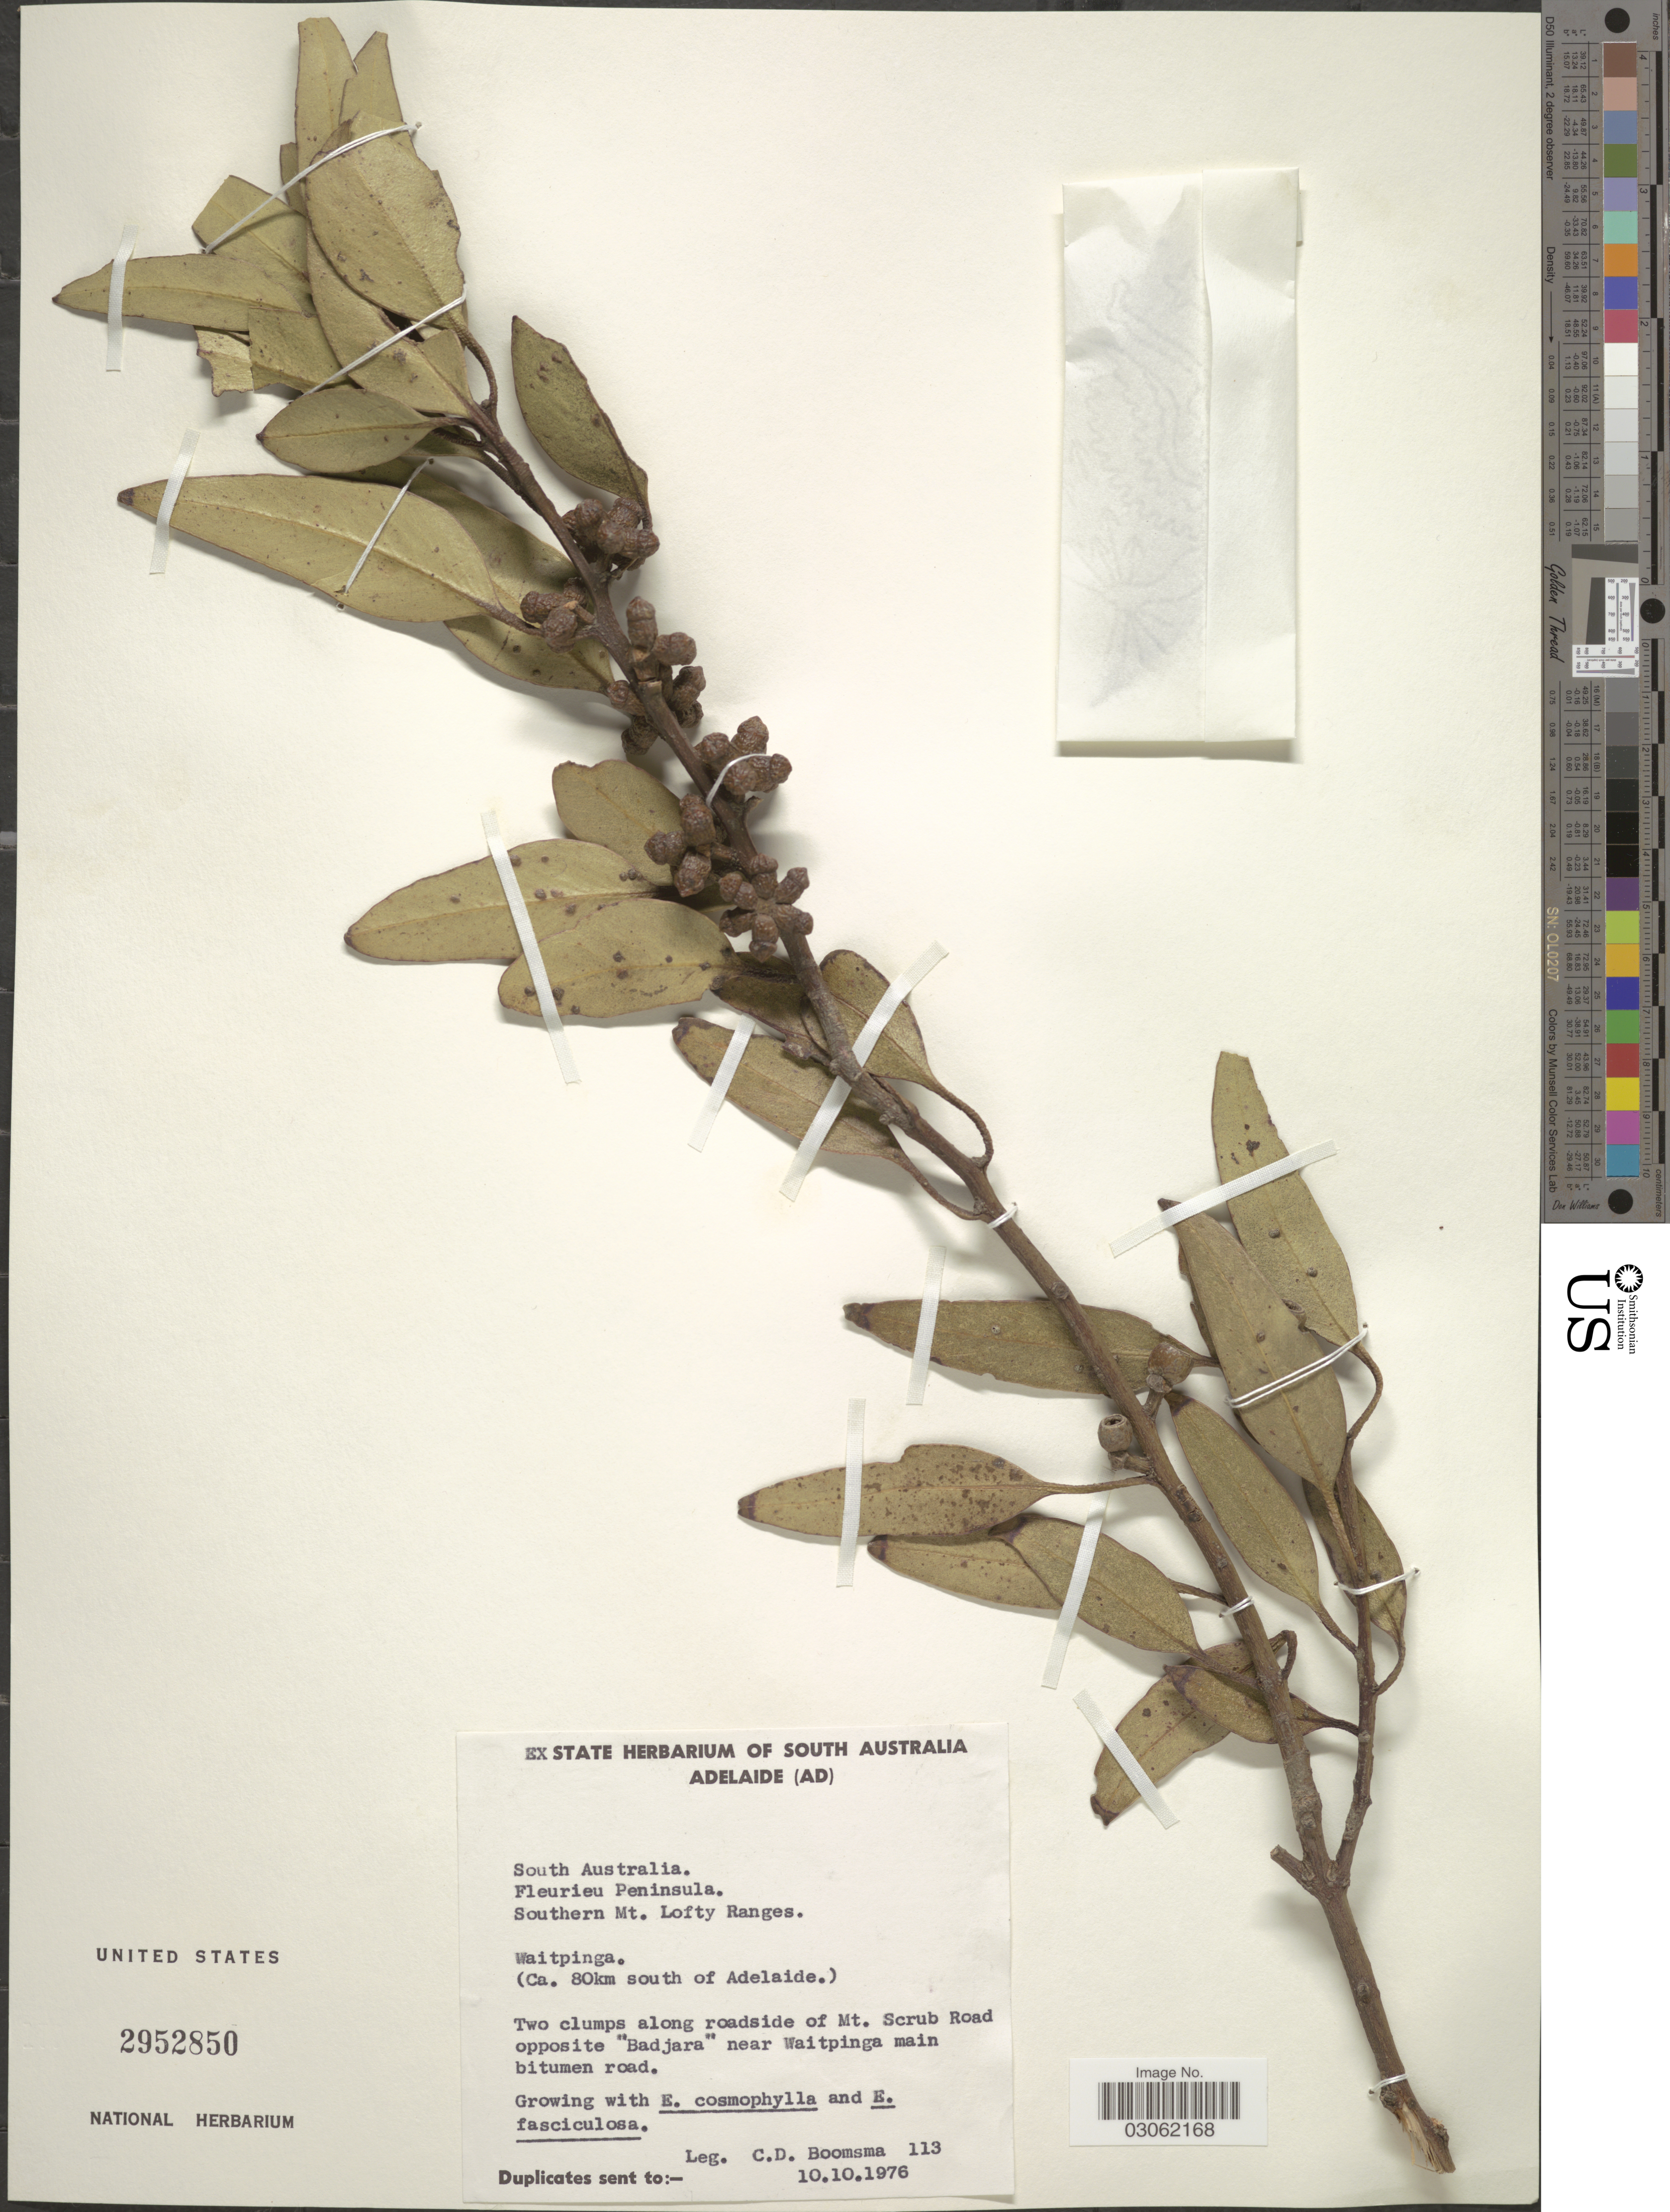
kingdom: Plantae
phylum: Tracheophyta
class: Magnoliopsida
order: Myrtales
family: Myrtaceae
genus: Eucalyptus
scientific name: Eucalyptus sp.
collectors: C. Boomsma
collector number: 113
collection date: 1976-10-10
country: Australia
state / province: South Australia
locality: Fleurieu Peninsula. Southern Mt. Lofty Ranges. Waitpinga. (Ca. 80km south of Adelaide.). Two clumps along roadside of Mt. Scrub Road opposite "Badjara" near Waitpinga main bitumen road.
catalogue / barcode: US 2952850